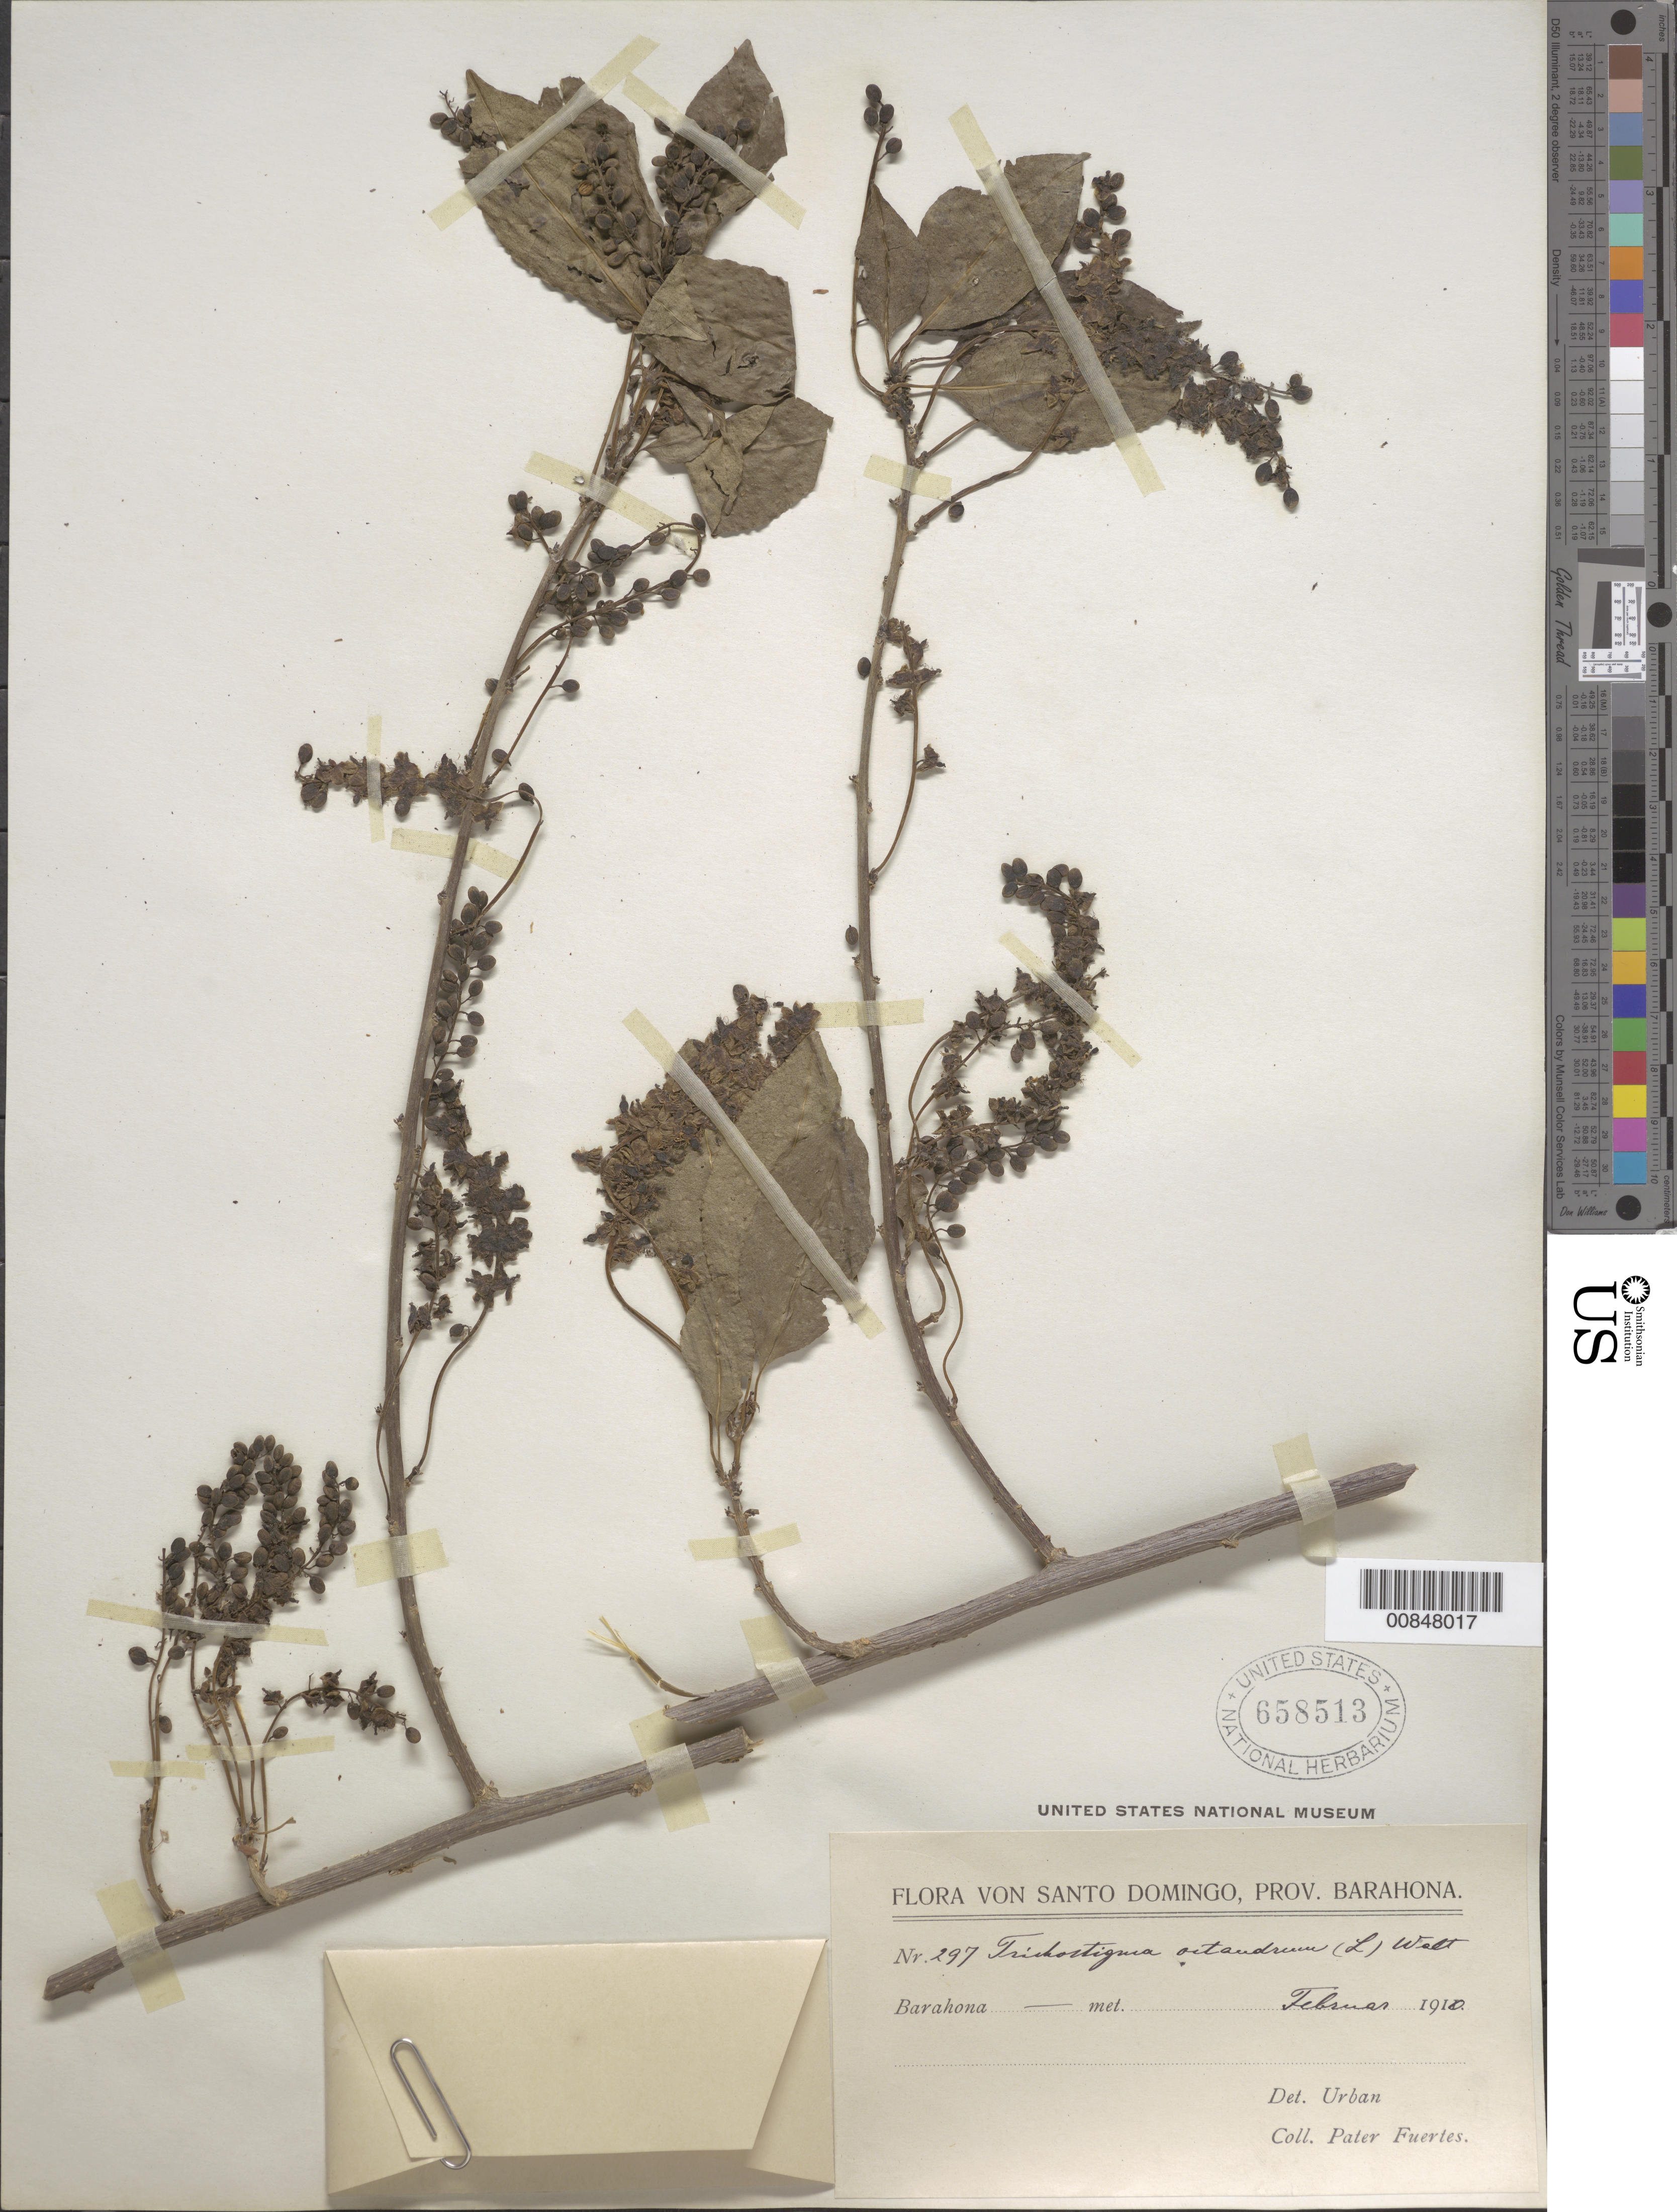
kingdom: Plantae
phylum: Tracheophyta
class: Magnoliopsida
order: Caryophyllales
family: Phytolaccaceae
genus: Trichostigma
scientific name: Trichostigma octandrum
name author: (L.) H. Walter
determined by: Urban, Ignatz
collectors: M. D. Fuertes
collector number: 297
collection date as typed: Feb 1910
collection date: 1910-02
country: Dominican Republic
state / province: Barahona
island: Hispaniola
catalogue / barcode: US 658513